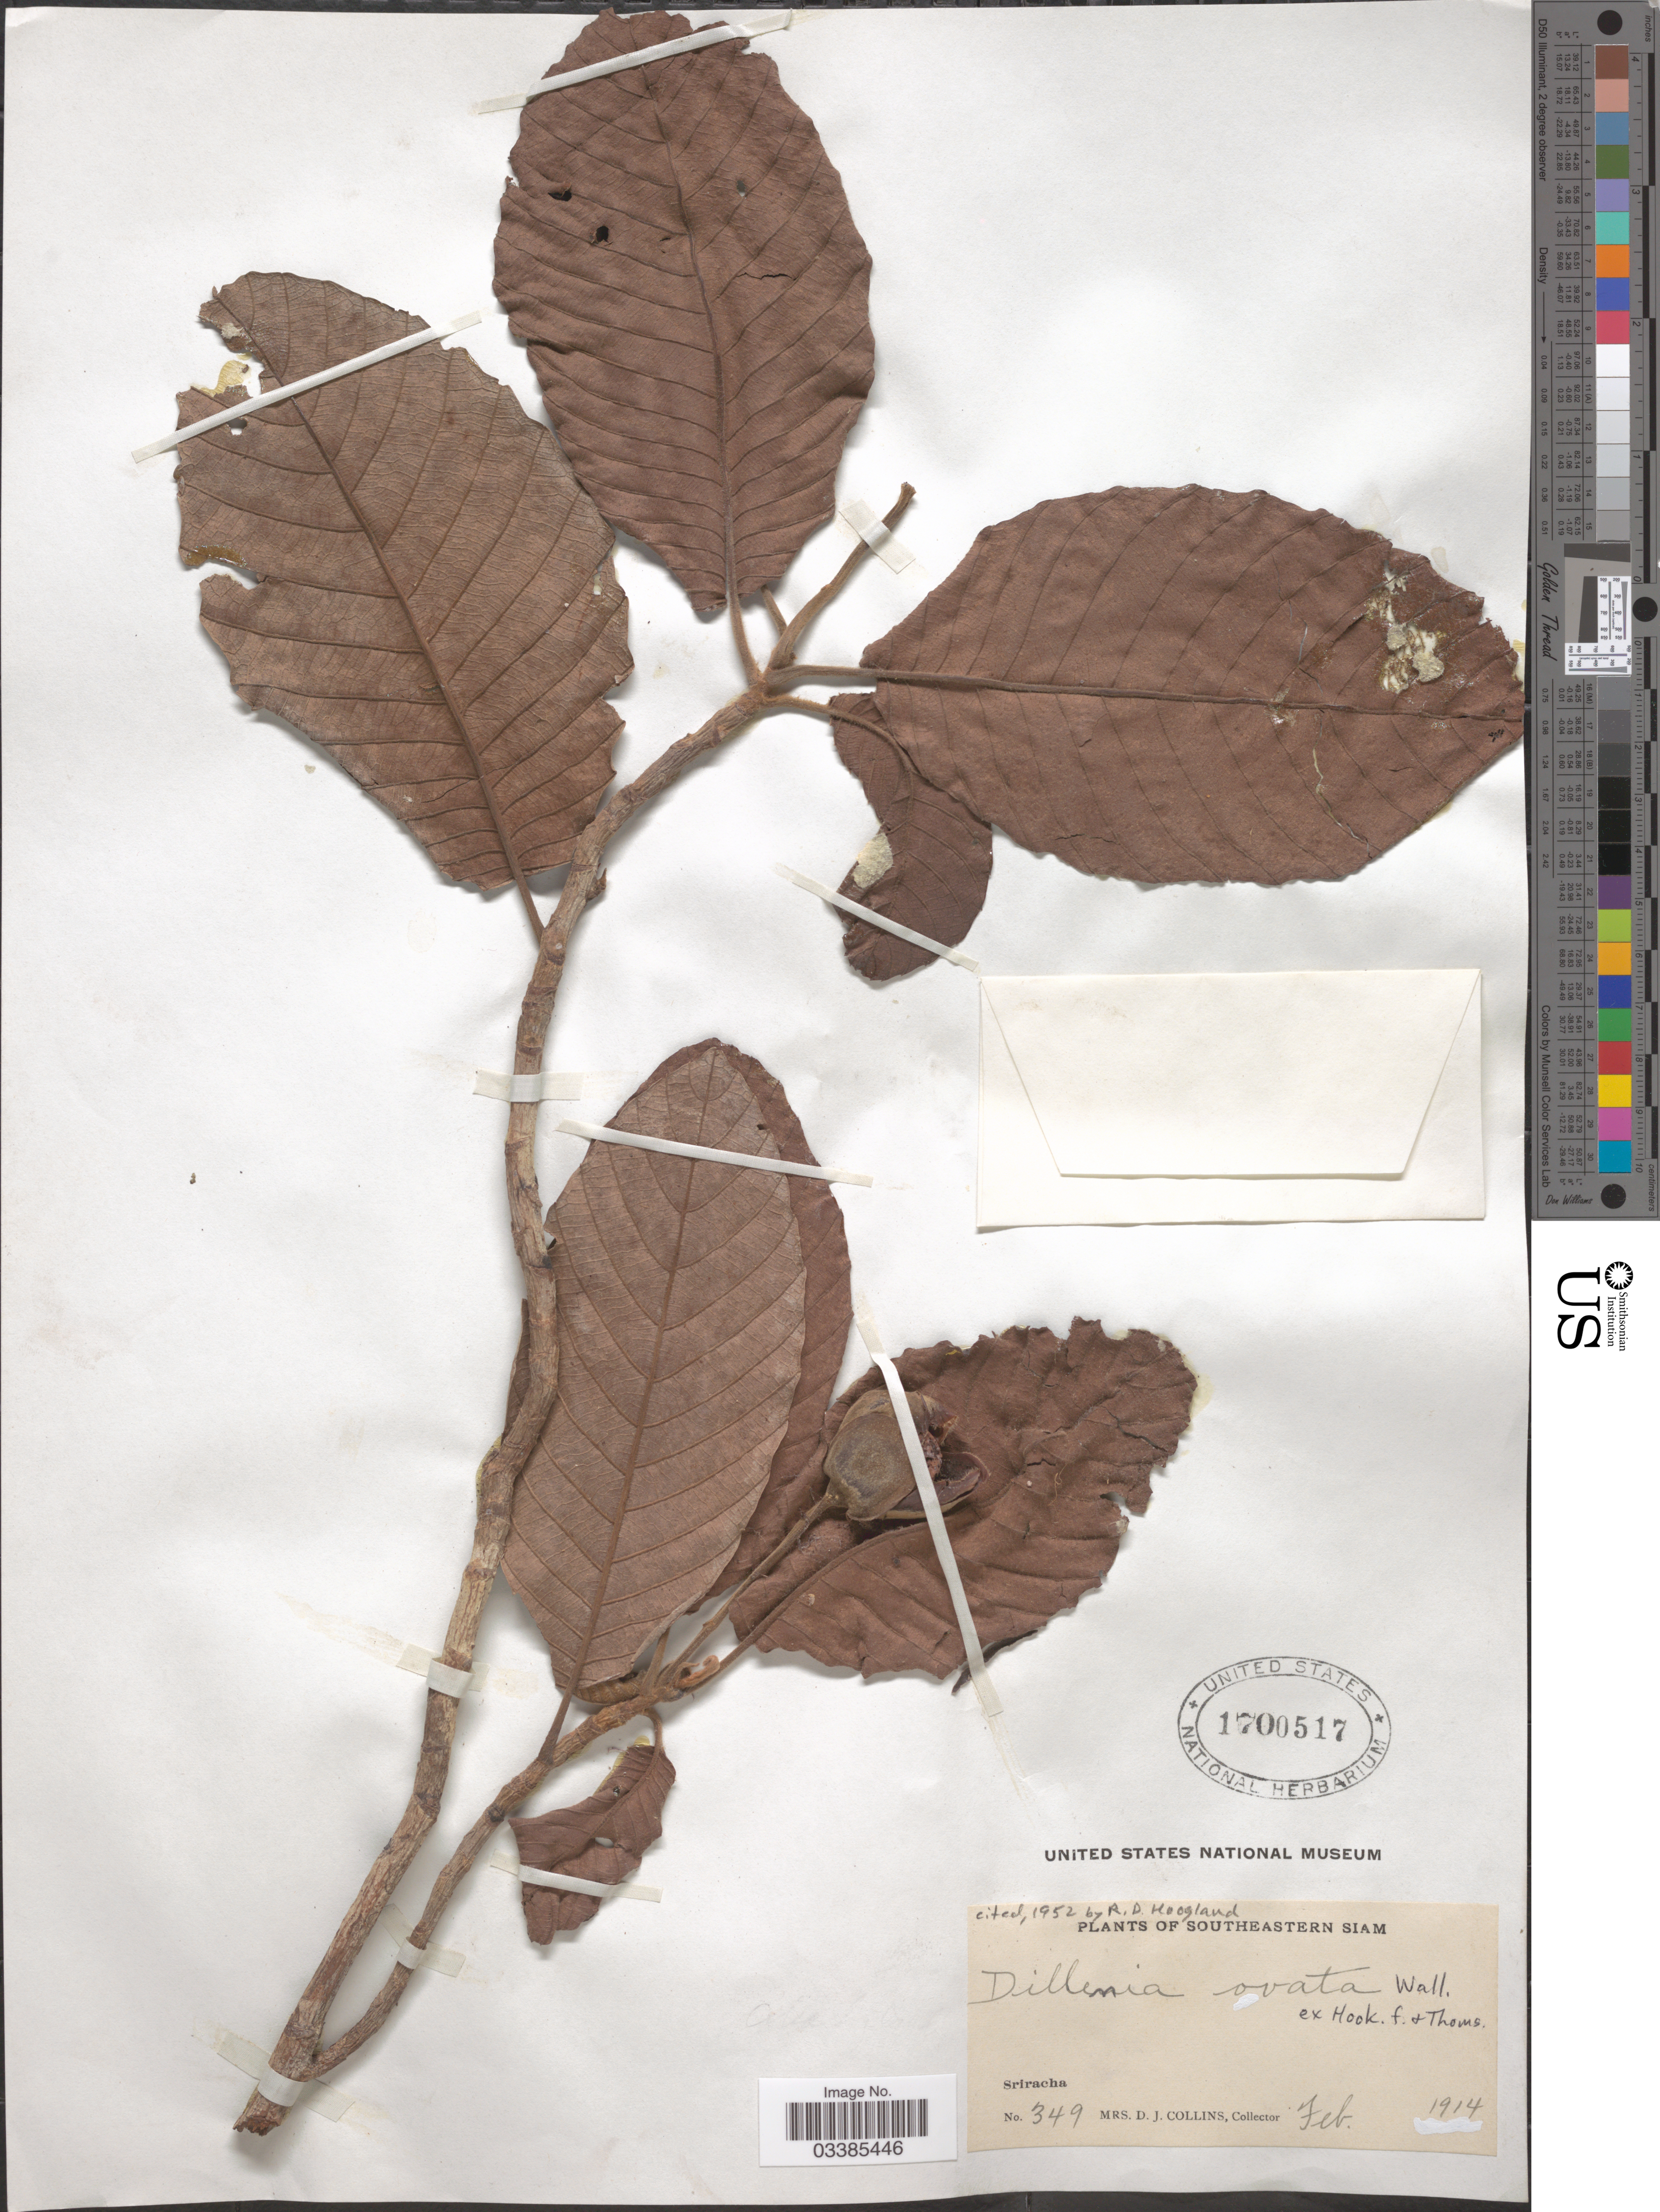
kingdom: Plantae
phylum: Tracheophyta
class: Magnoliopsida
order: Dilleniales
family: Dilleniaceae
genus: Dillenia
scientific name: Dillenia ovata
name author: Wall. ex Hook. f. & Thoms.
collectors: Mrs. D. J. Collins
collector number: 349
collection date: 1914-02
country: Thailand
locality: Southeastern Siam, Sriracha.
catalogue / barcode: US 1700517